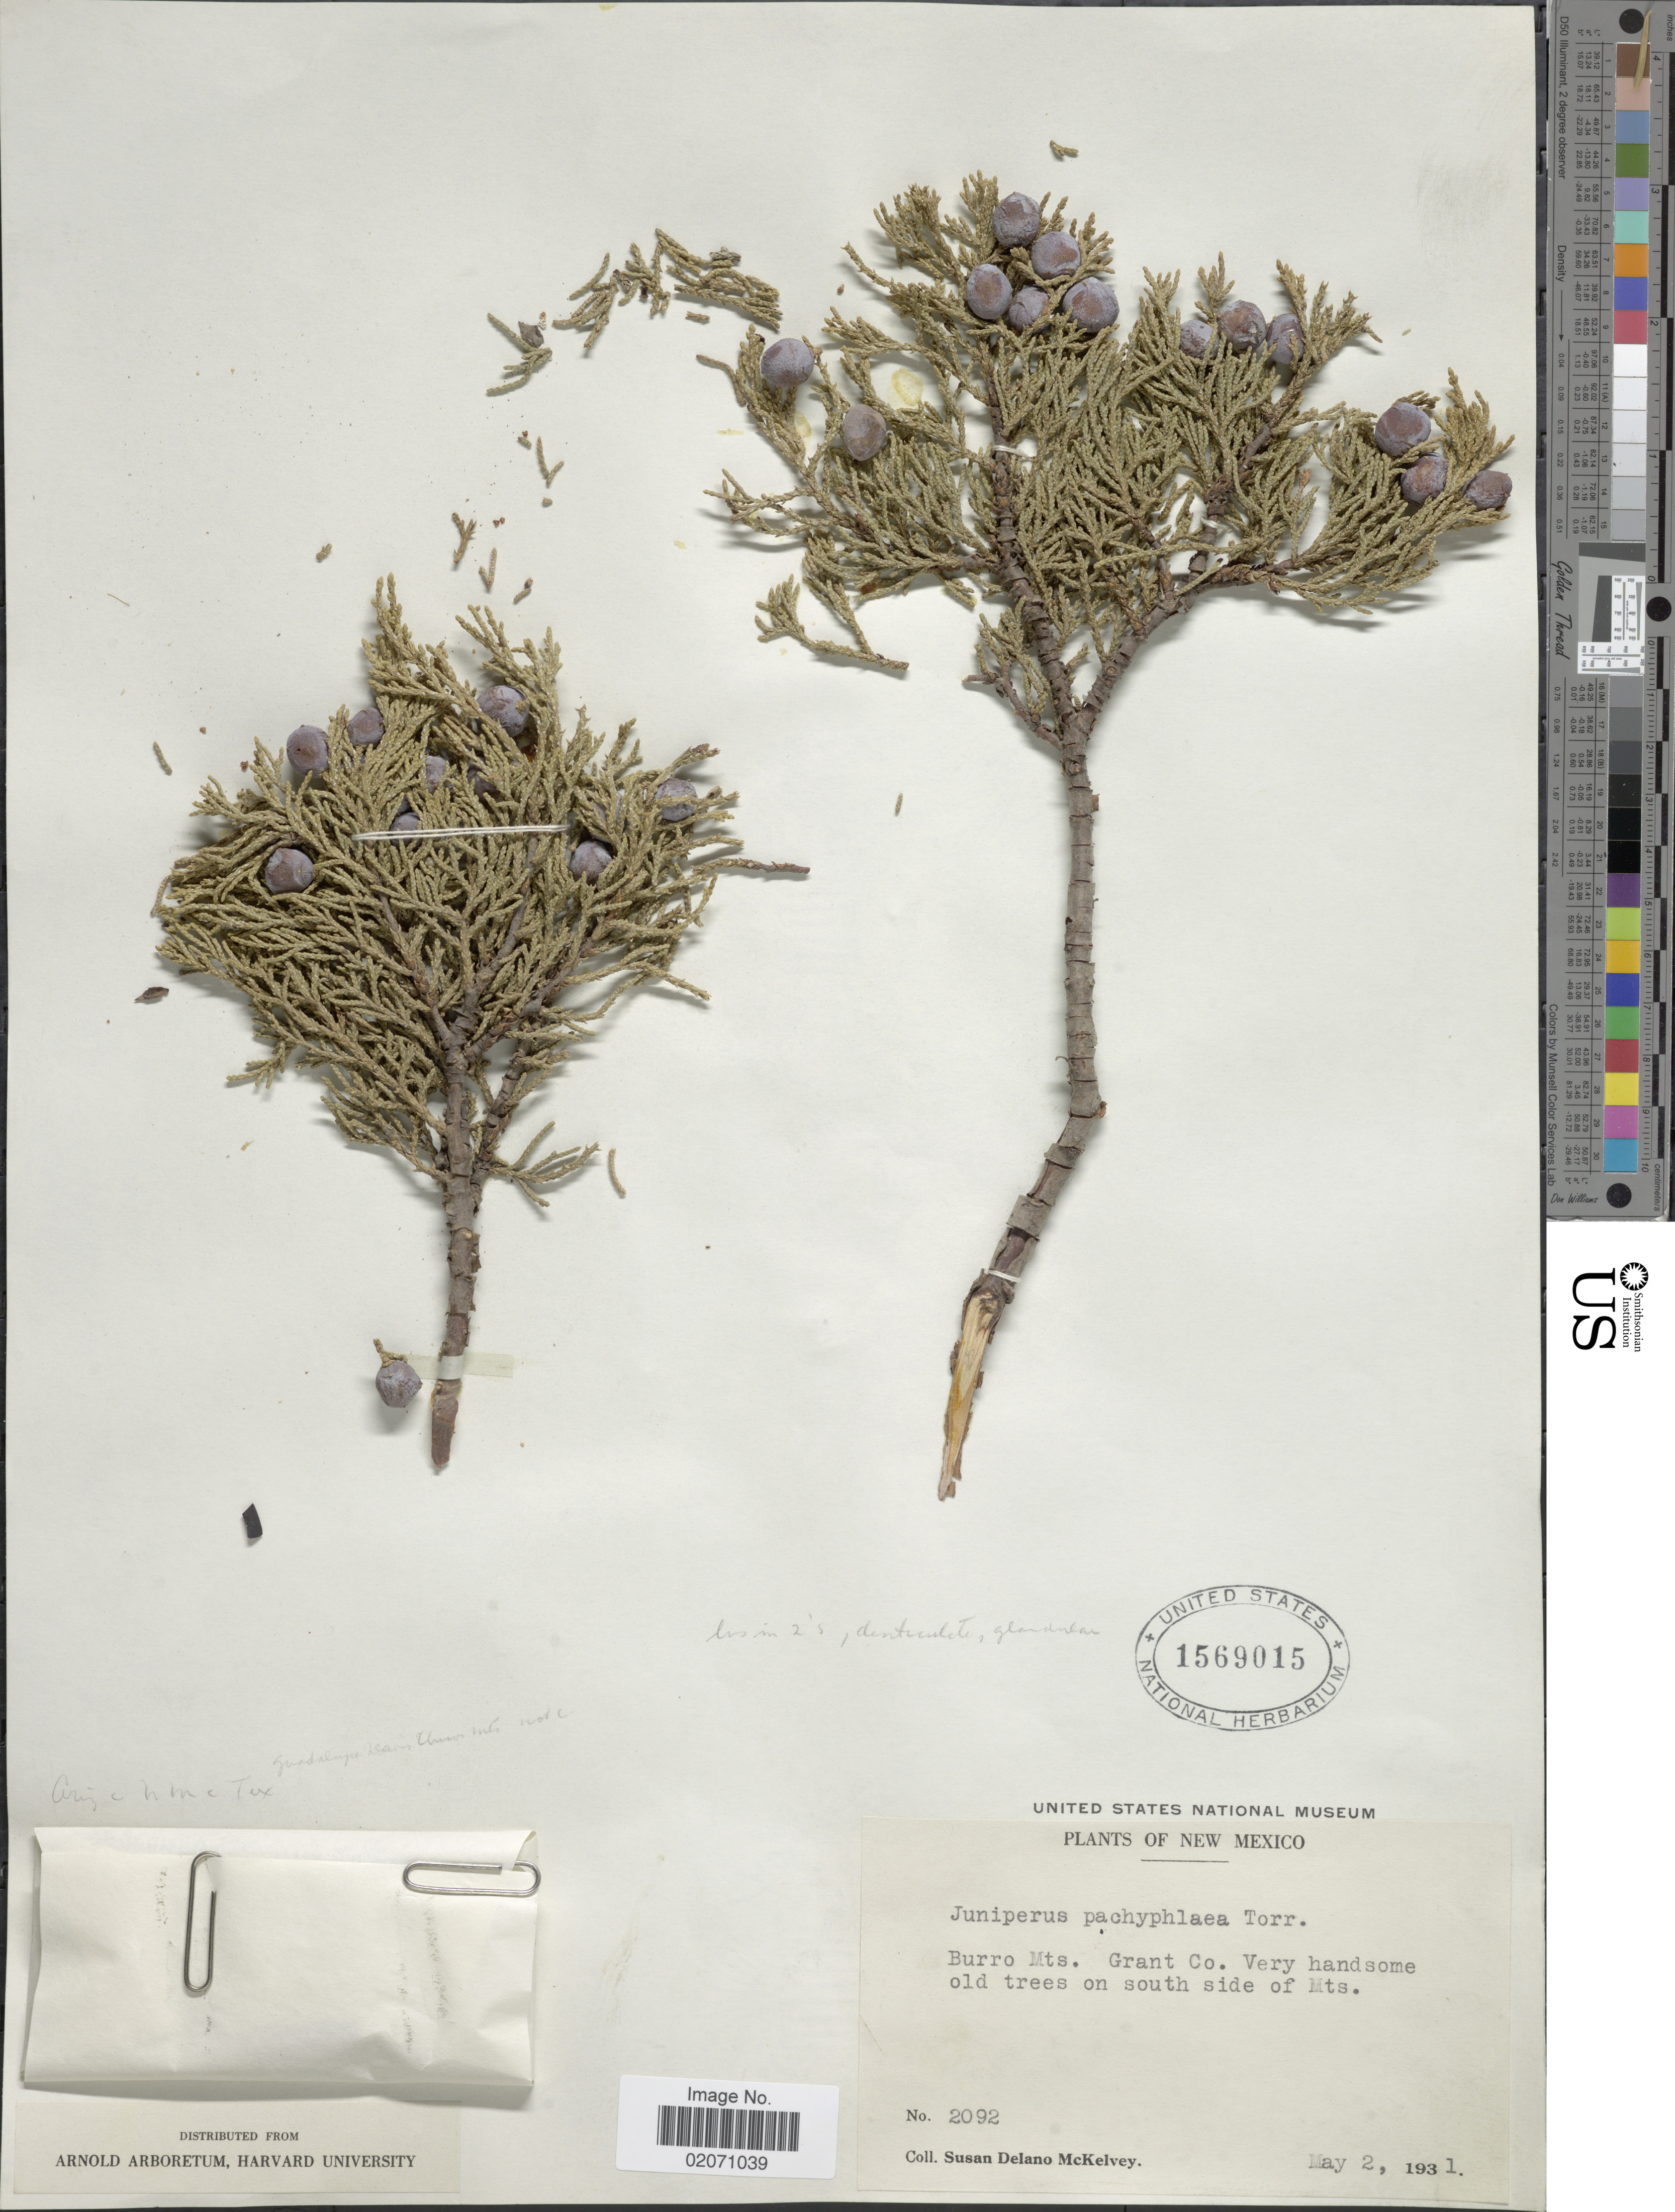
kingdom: Plantae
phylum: Tracheophyta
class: Pinopsida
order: Pinales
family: Cupressaceae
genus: Juniperus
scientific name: Juniperus deppeana var. pachyphlaea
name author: (Torr.) Martínez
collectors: S. A. McKelvey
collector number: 2092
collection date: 1931-05-02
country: United States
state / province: New Mexico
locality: Burro Mts. Grant Co.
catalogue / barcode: US 1569015